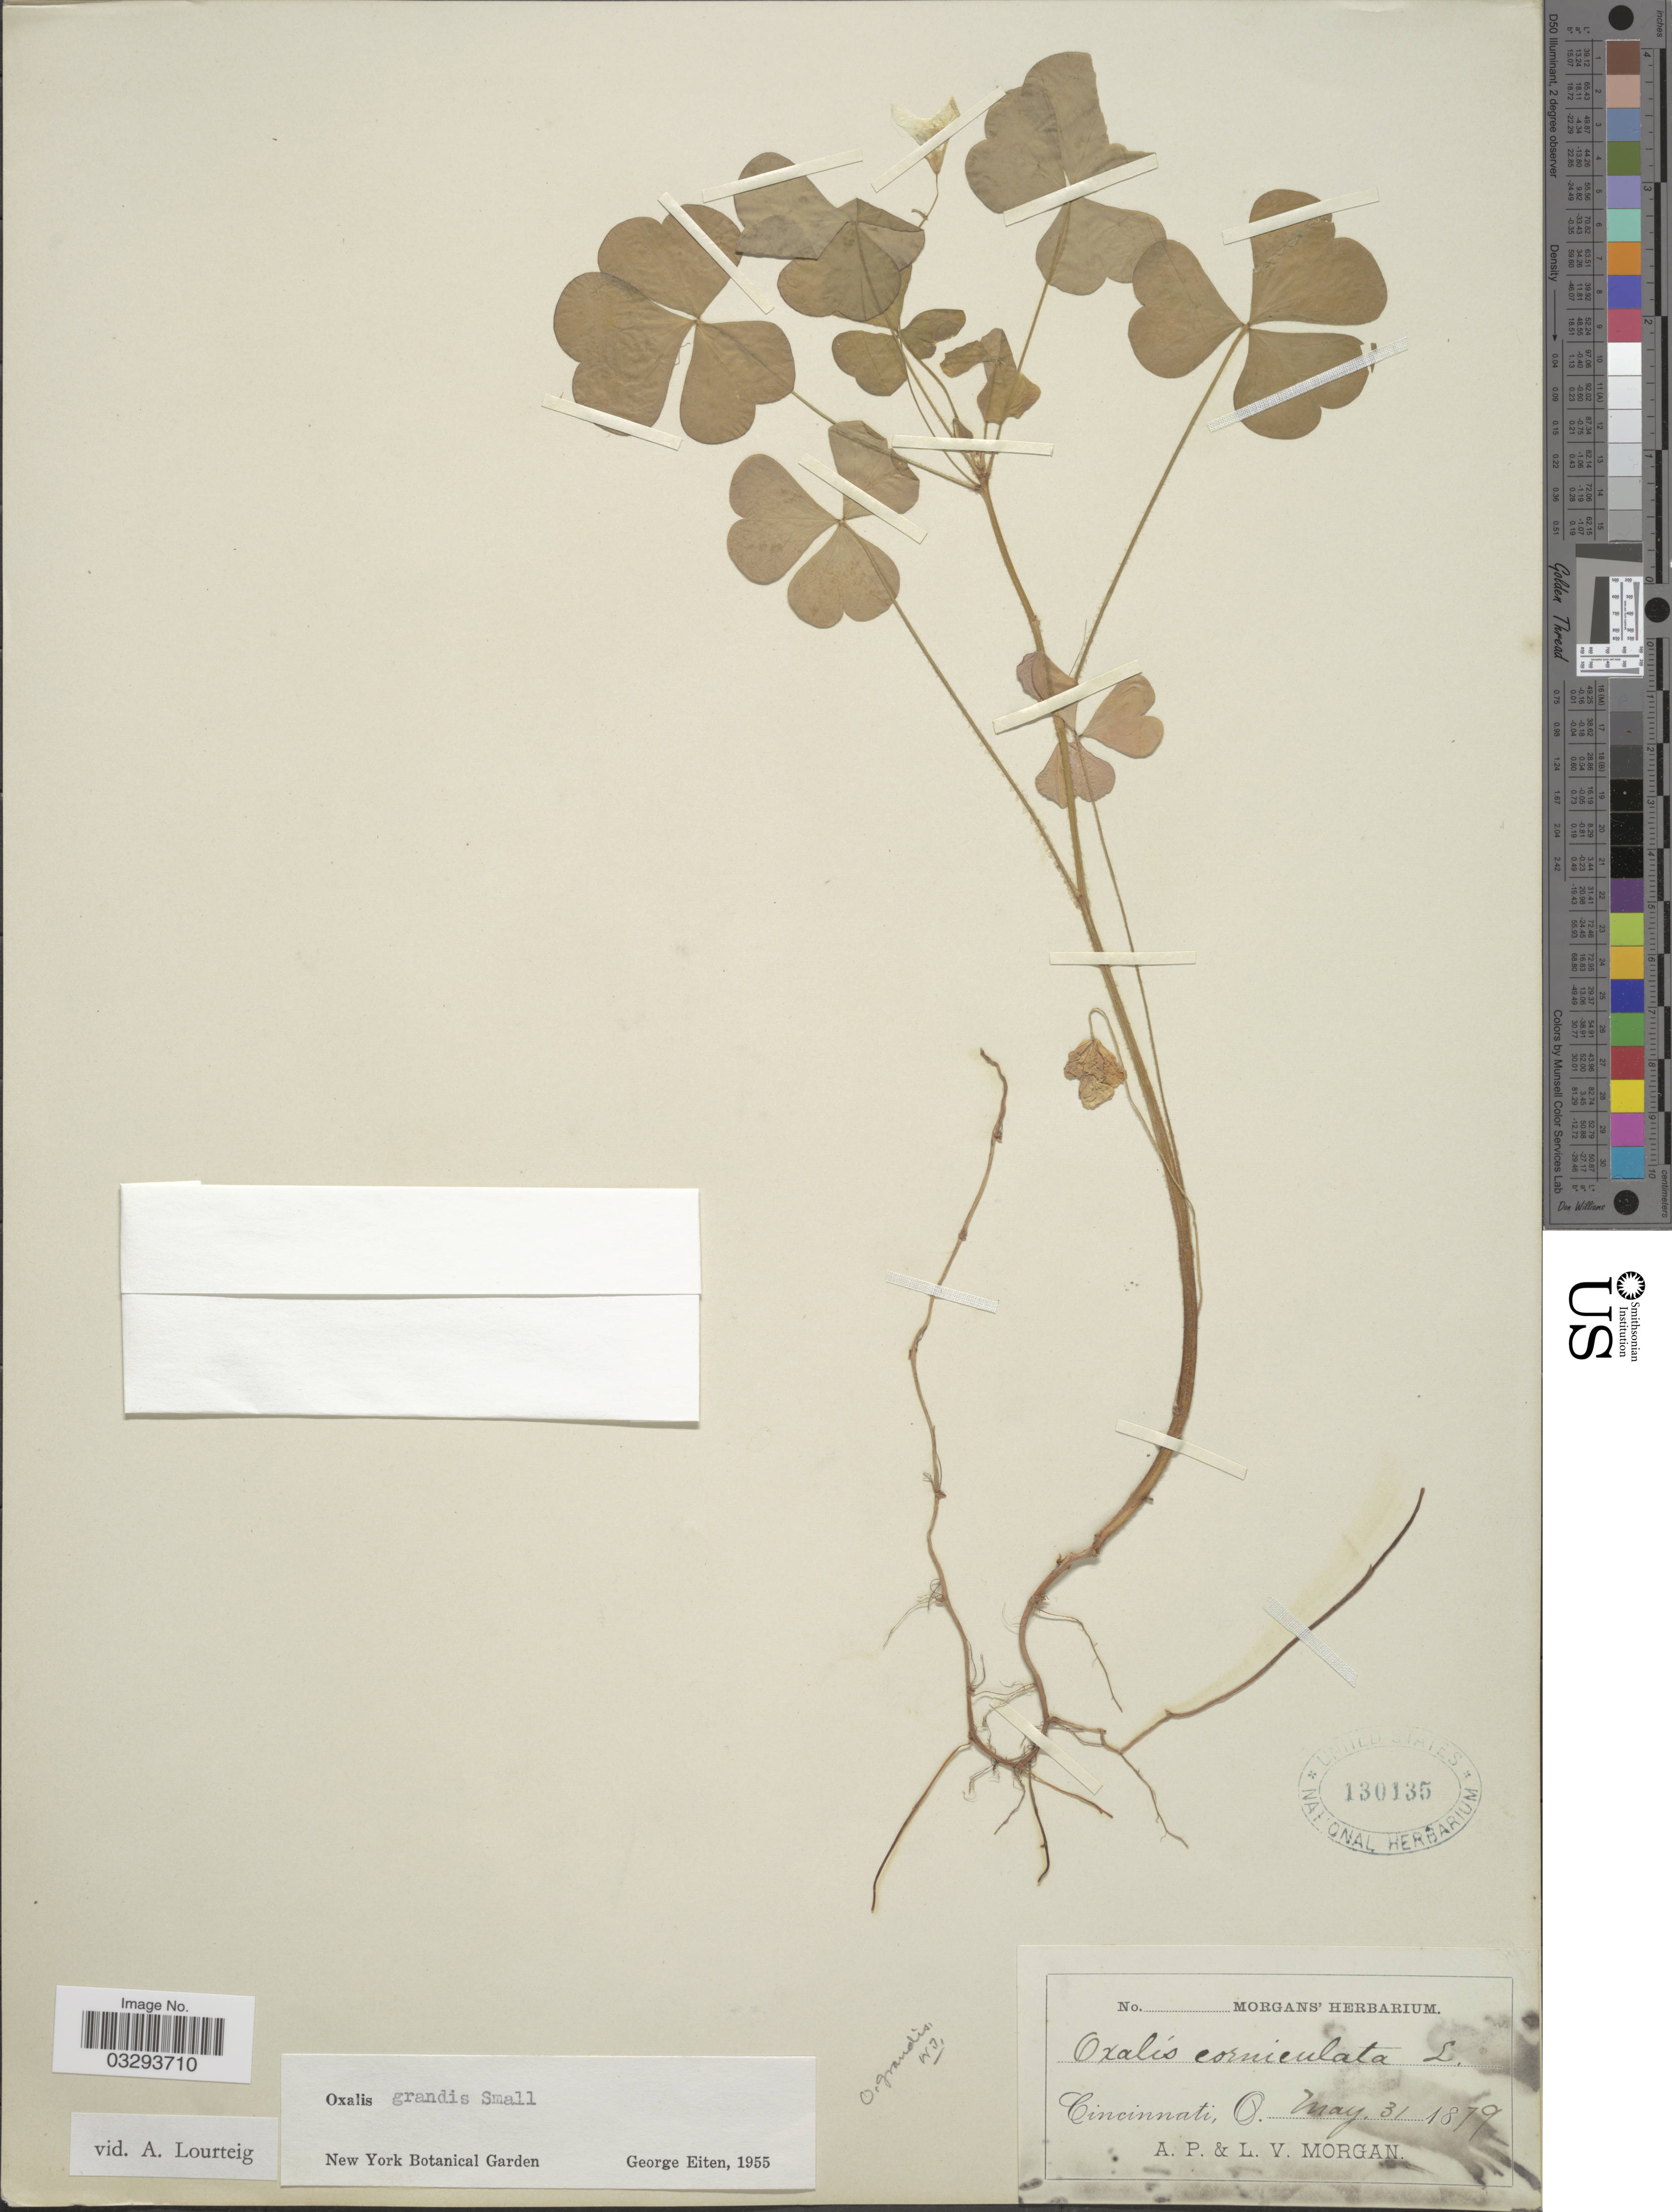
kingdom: Plantae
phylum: Tracheophyta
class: Magnoliopsida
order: Oxalidales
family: Oxalidaceae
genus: Oxalis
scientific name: Oxalis grandis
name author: Small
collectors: A. Morgan & L. Morgan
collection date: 1879-05-31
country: United States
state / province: Ohio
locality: Cincinnati.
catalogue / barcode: US 130135